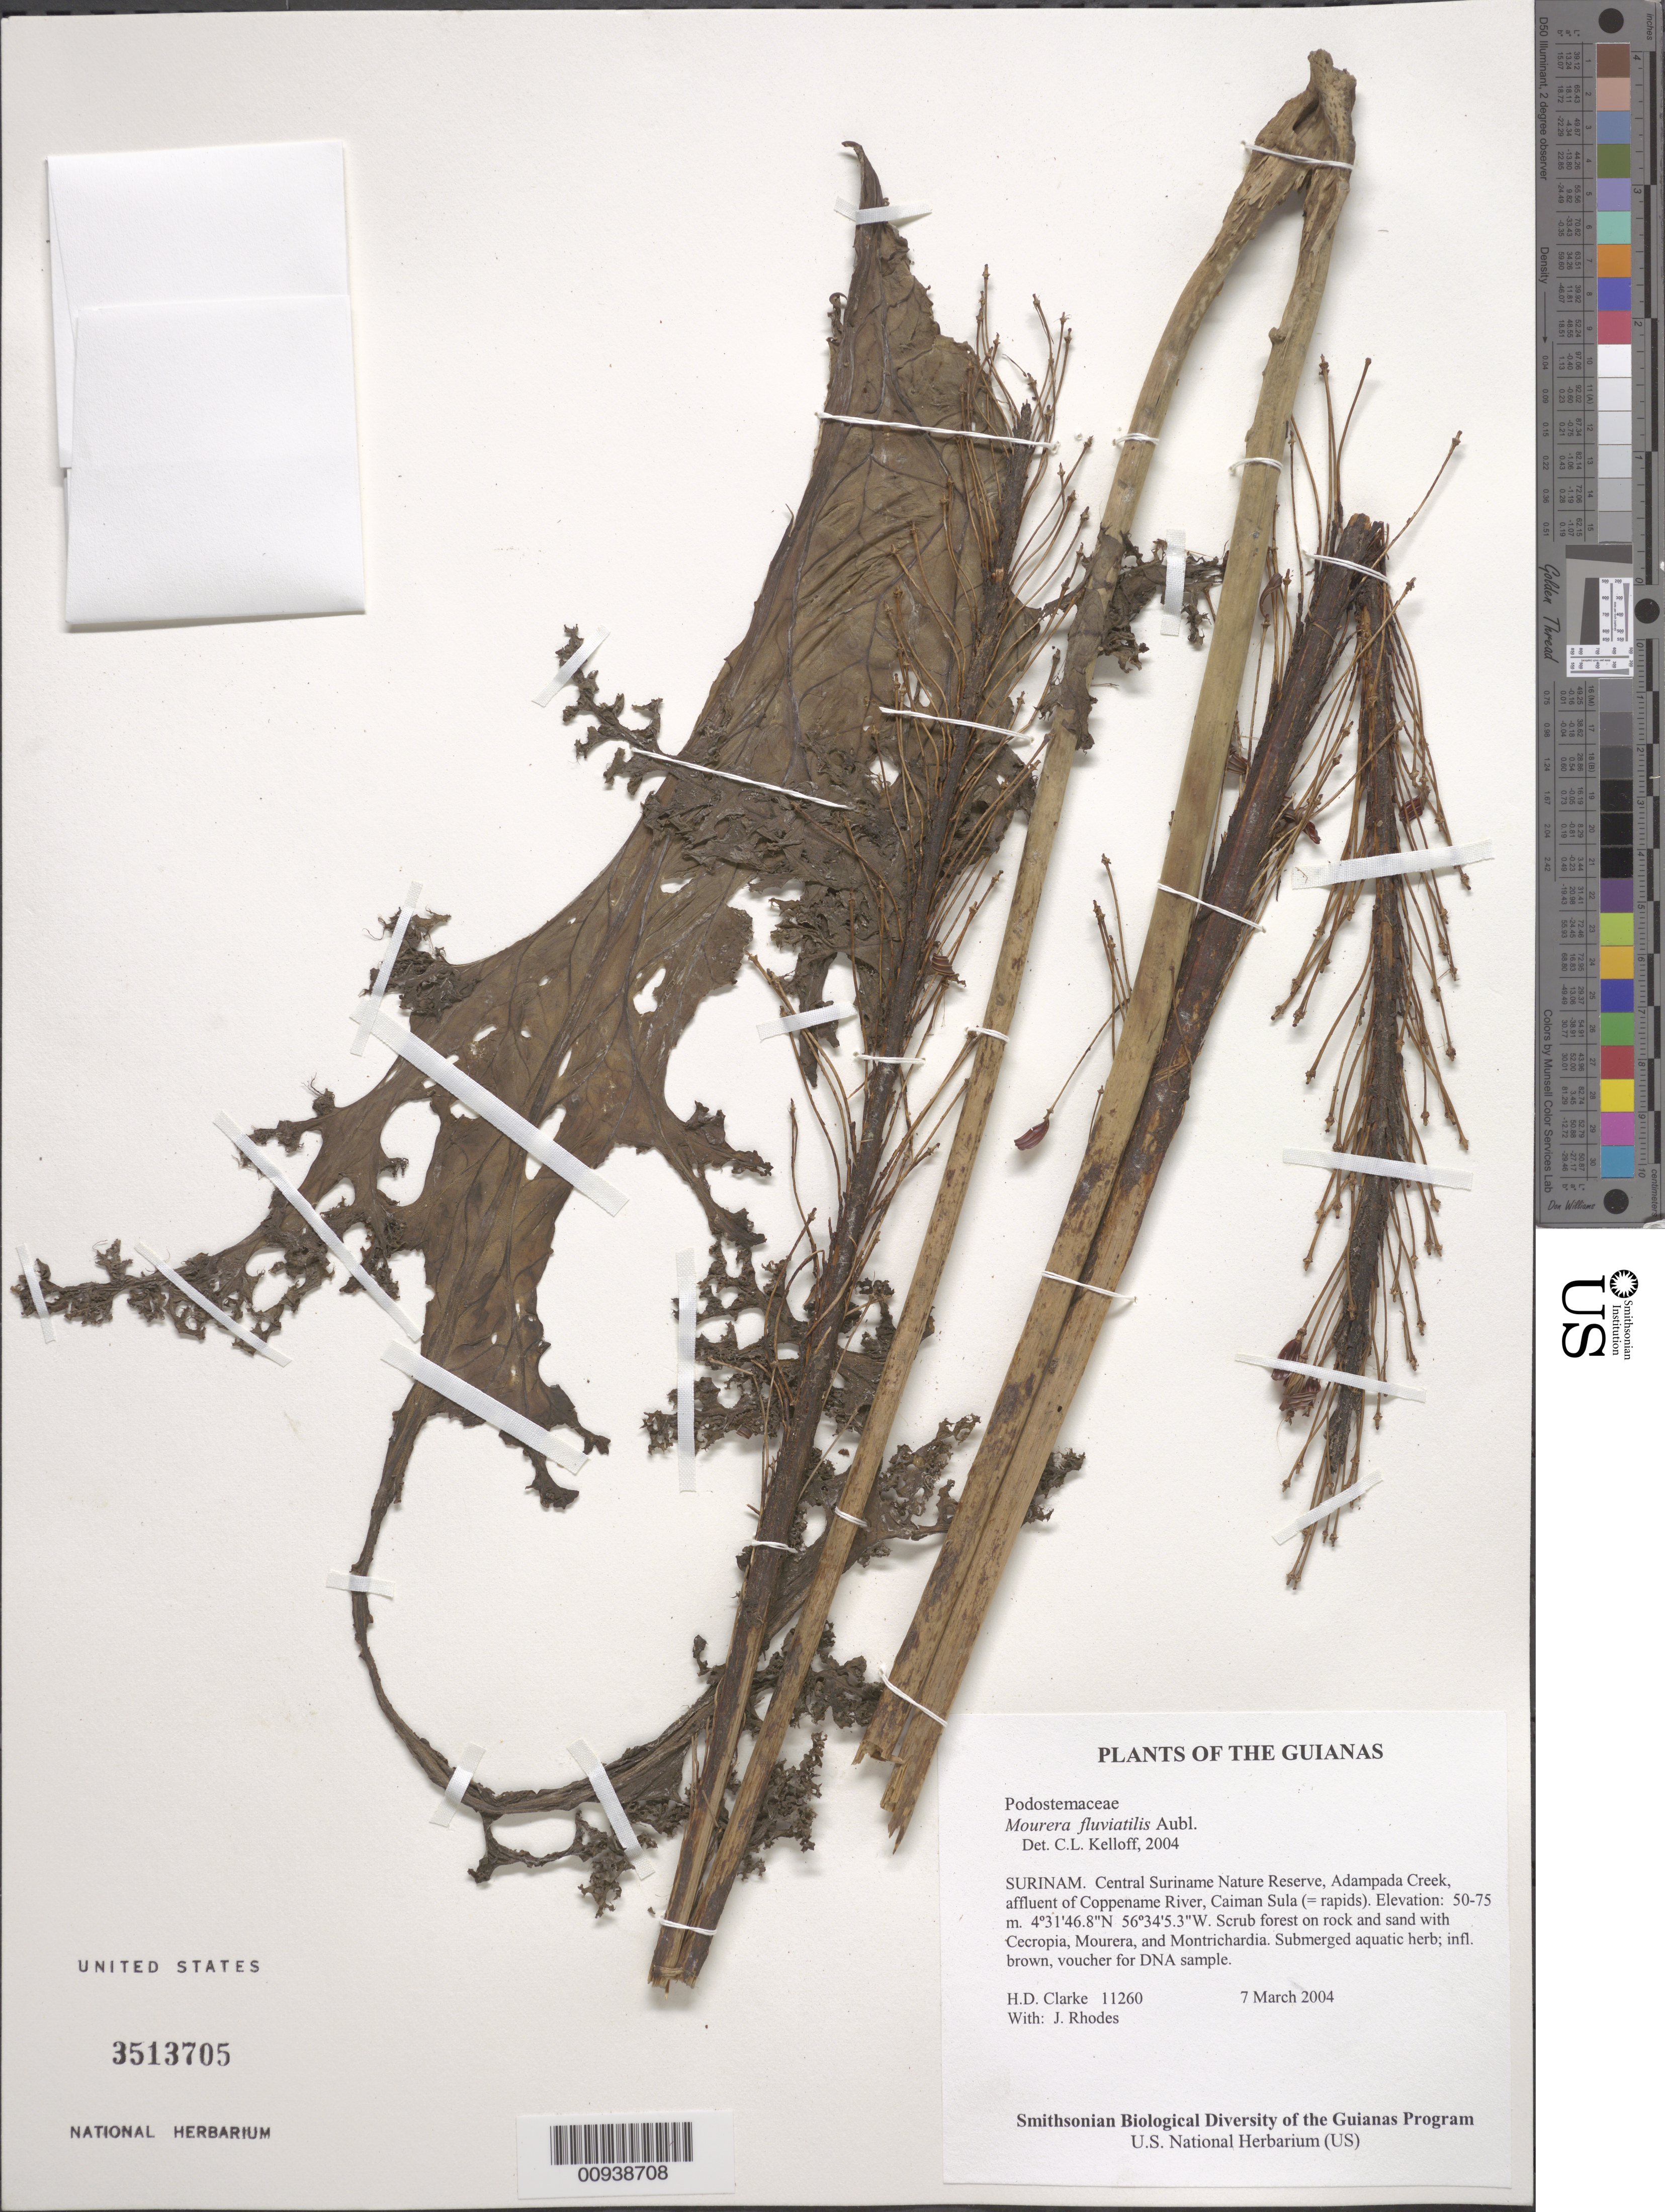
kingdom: Plantae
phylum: Tracheophyta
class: Magnoliopsida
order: Malpighiales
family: Podostemaceae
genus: Mourera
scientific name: Mourera fluviatilis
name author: Aubl.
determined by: Kelloff, Carol L., (US), Smithsonian Institution - National Museum of Natural History (UNITED STATES)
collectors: H. D. Clarke & J. Rhodes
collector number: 11260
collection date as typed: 7 March 2004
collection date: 2004-03-07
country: Suriname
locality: Central Suriname Nature Reserve, Adampada Creek, affluent of Coppename River, Caiman Sula (= rapids)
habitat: Scrub forest on rock and sand with Cecropia, Mourera, and Montrichardia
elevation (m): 50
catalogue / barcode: US 3513705